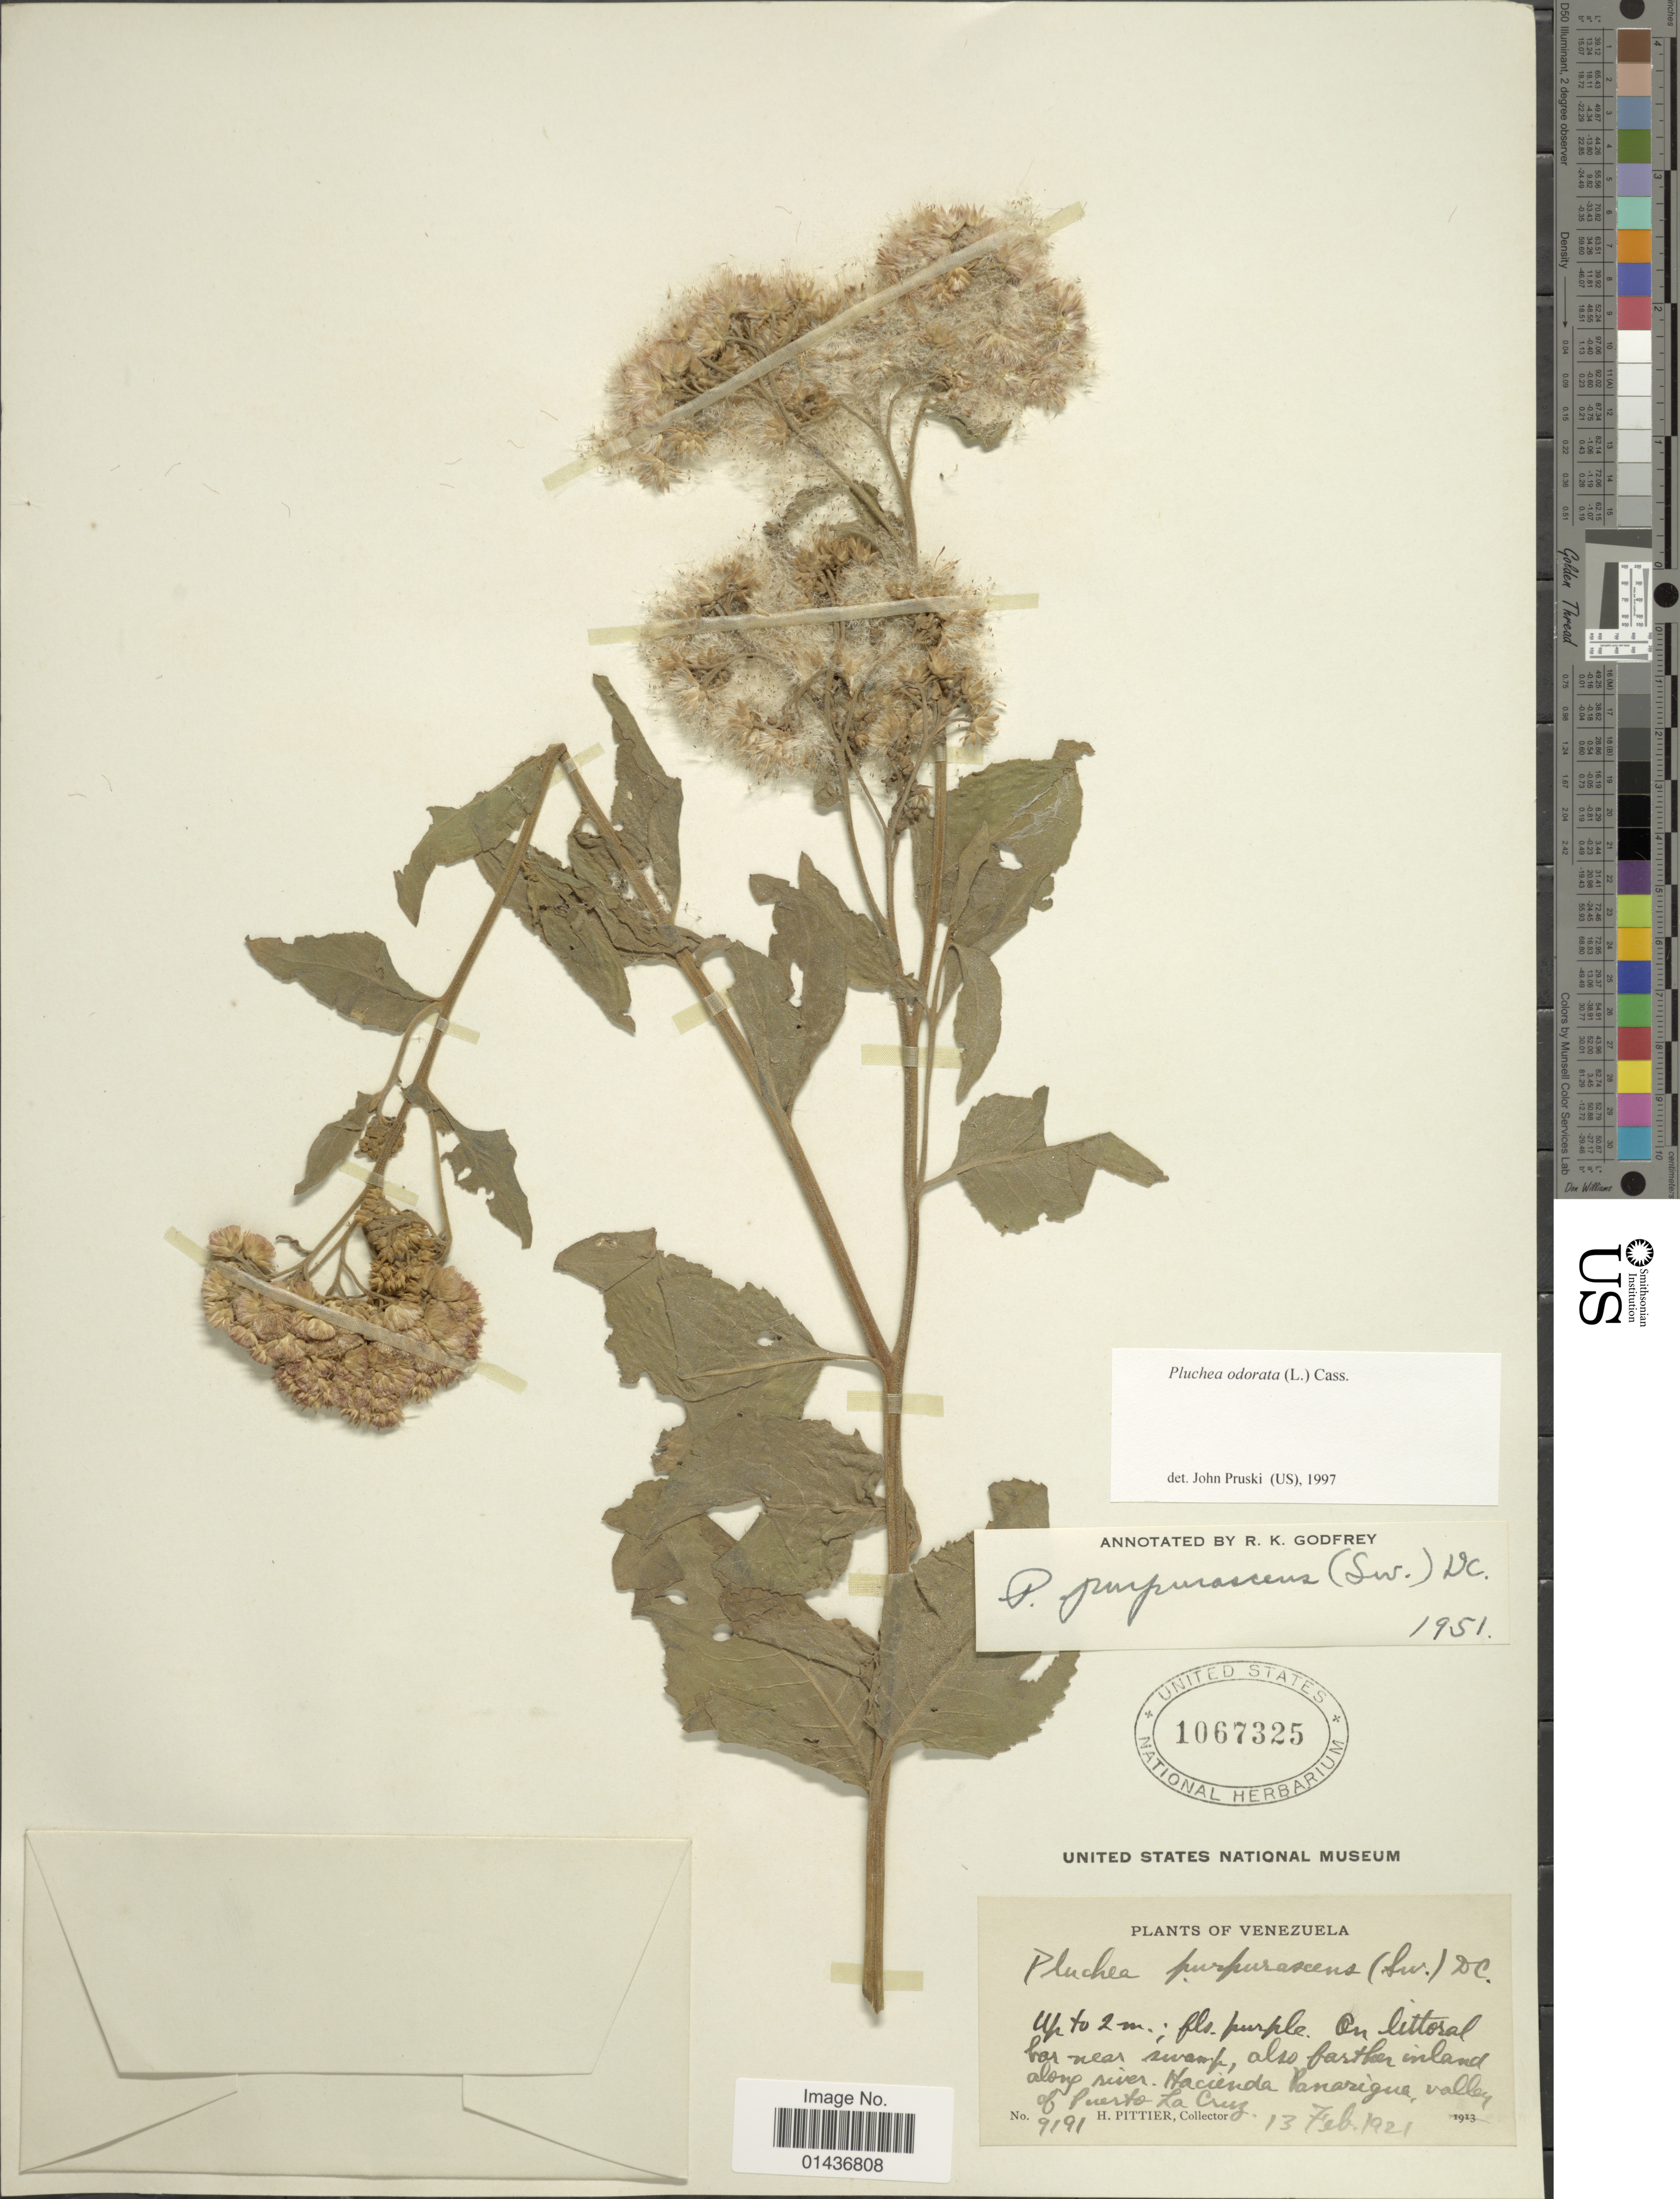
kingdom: Plantae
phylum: Tracheophyta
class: Magnoliopsida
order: Asterales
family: Asteraceae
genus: Pluchea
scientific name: Pluchea odorata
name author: (L.) Cass.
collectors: H. F. Pittier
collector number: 9191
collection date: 1921-02-13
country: Venezuela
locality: Hacienda Panarigua, valley of Puerto La Cruz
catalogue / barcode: US 1067325